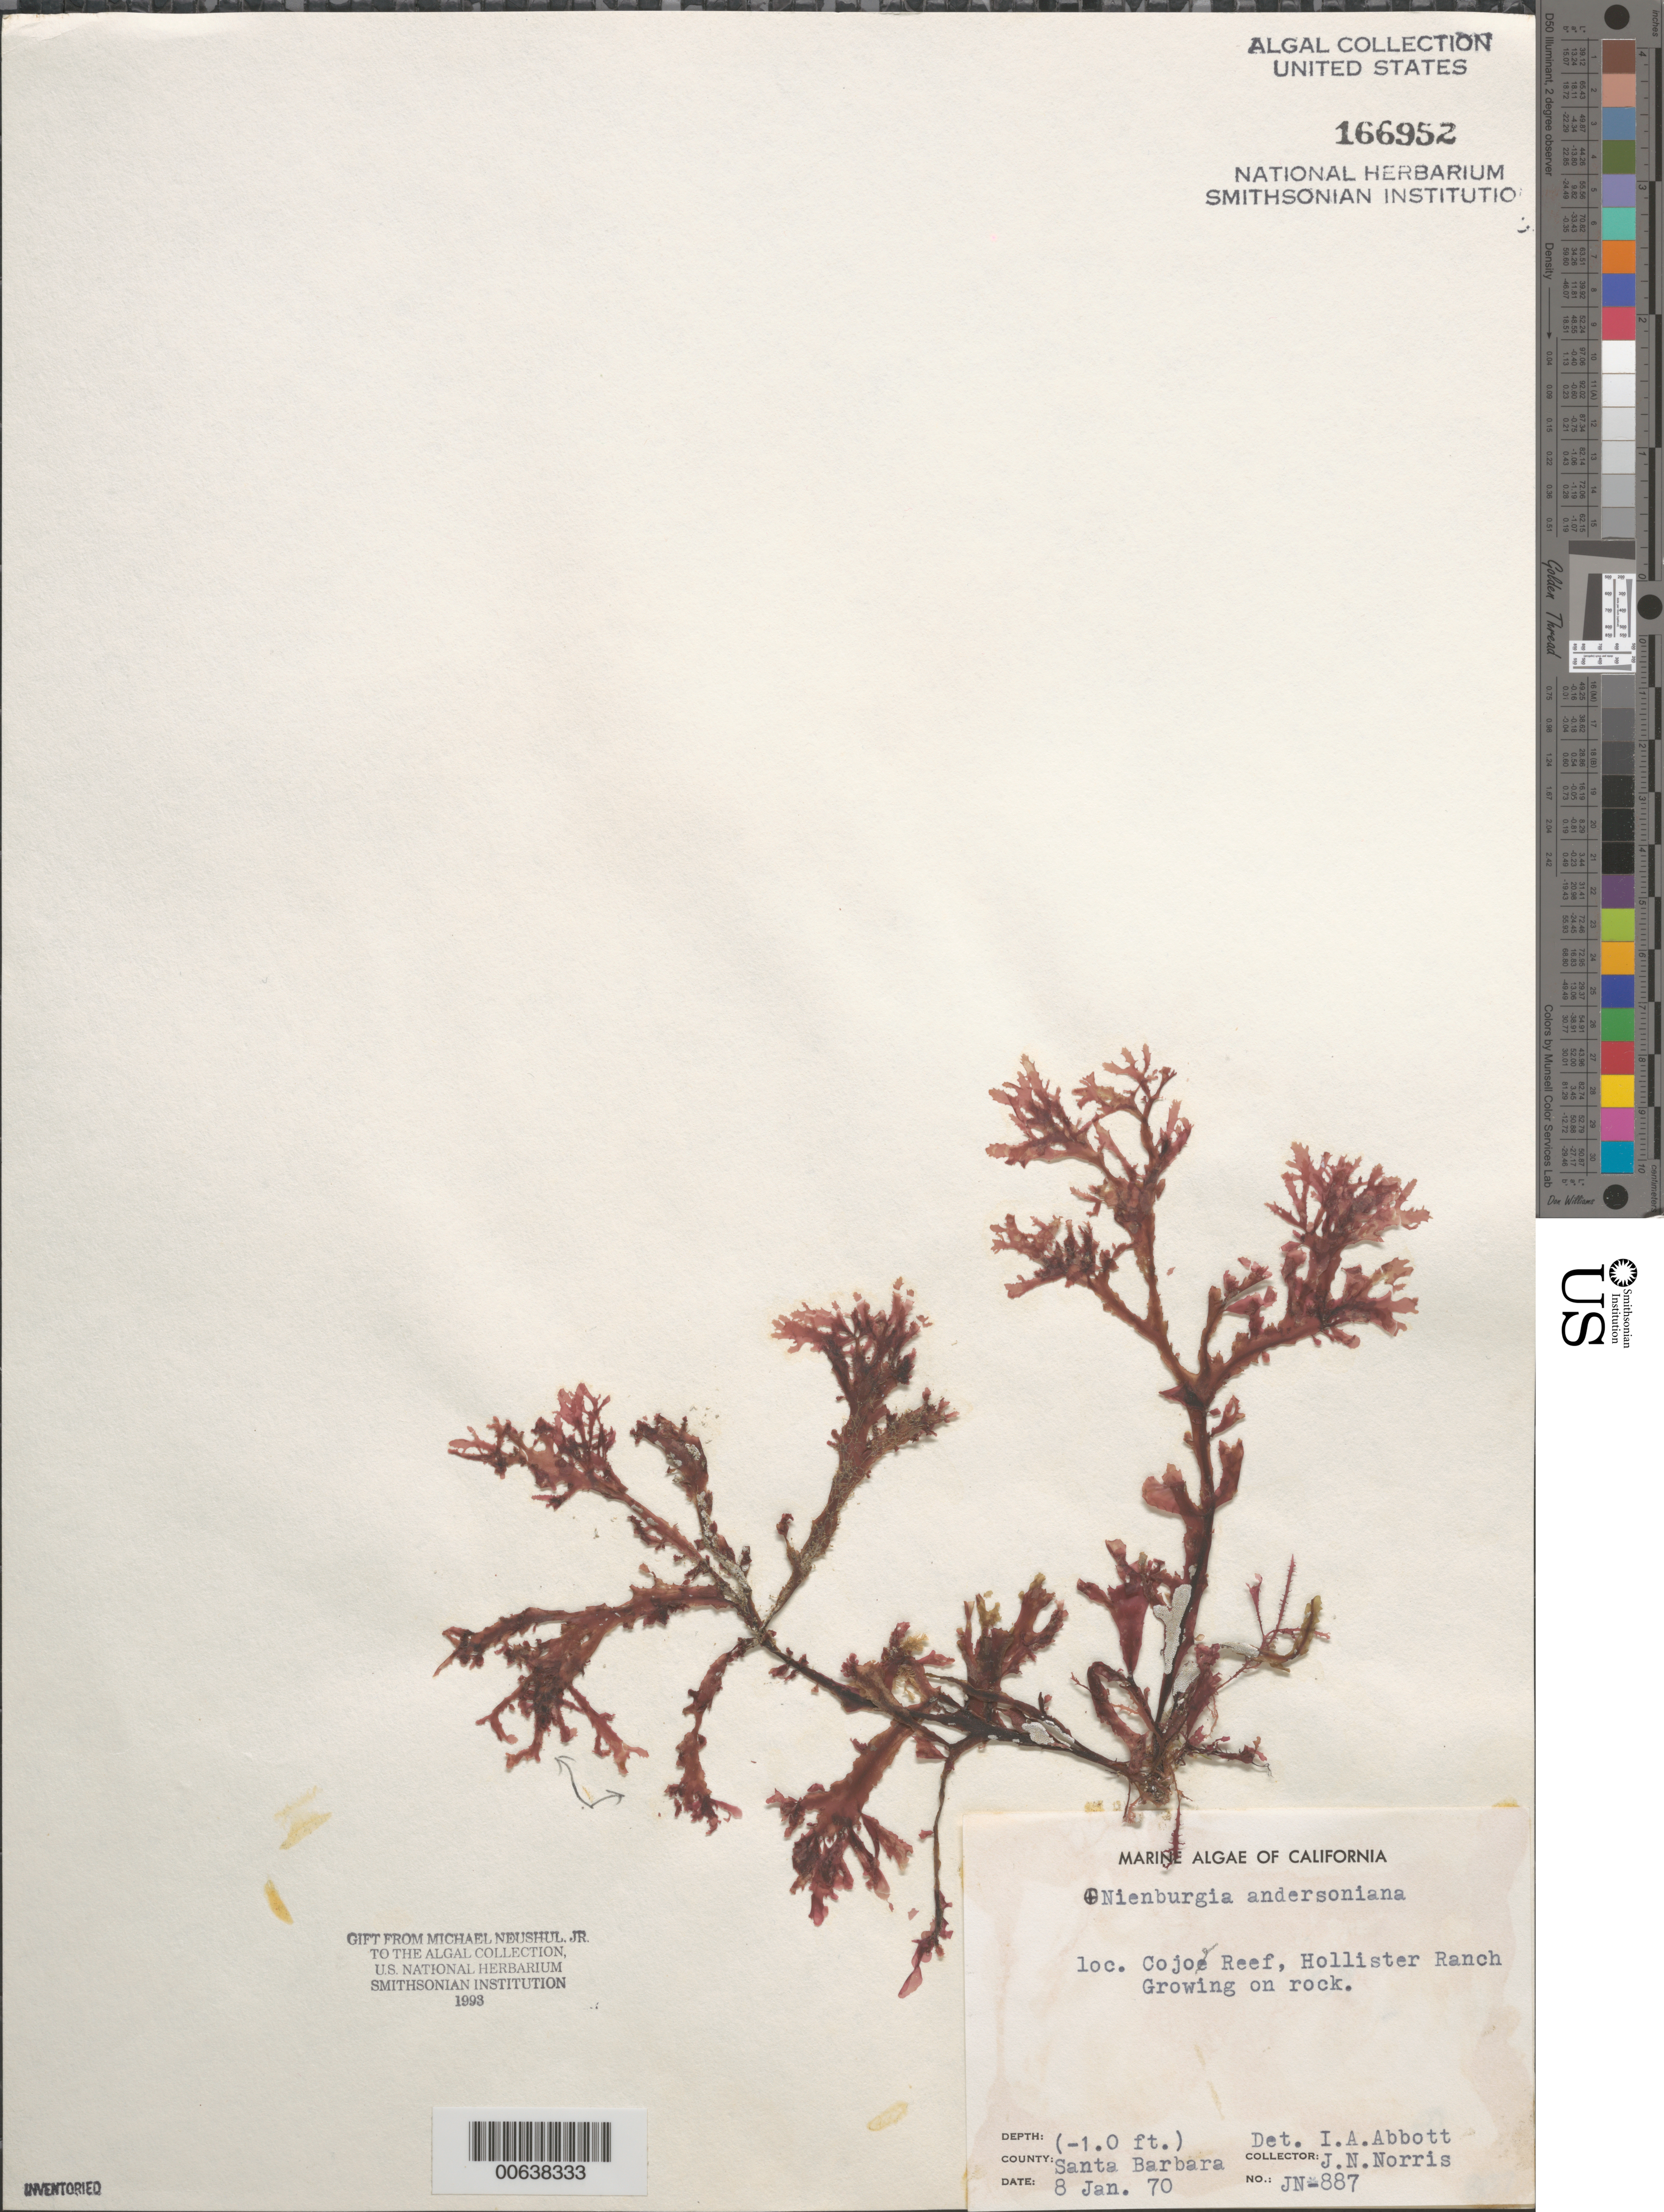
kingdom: Plantae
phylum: Rhodophyta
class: Florideophyceae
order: Ceramiales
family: Delesseriaceae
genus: Nienburgia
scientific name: Nienburgia andersoniana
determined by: Abbott, Isabella A.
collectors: J. N. Norris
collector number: JN-887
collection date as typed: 08 Jan 1970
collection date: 1970-01-08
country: United States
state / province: California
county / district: Santa Barbara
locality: Cojo Reef, Hollister Ranch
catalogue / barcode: US 166952